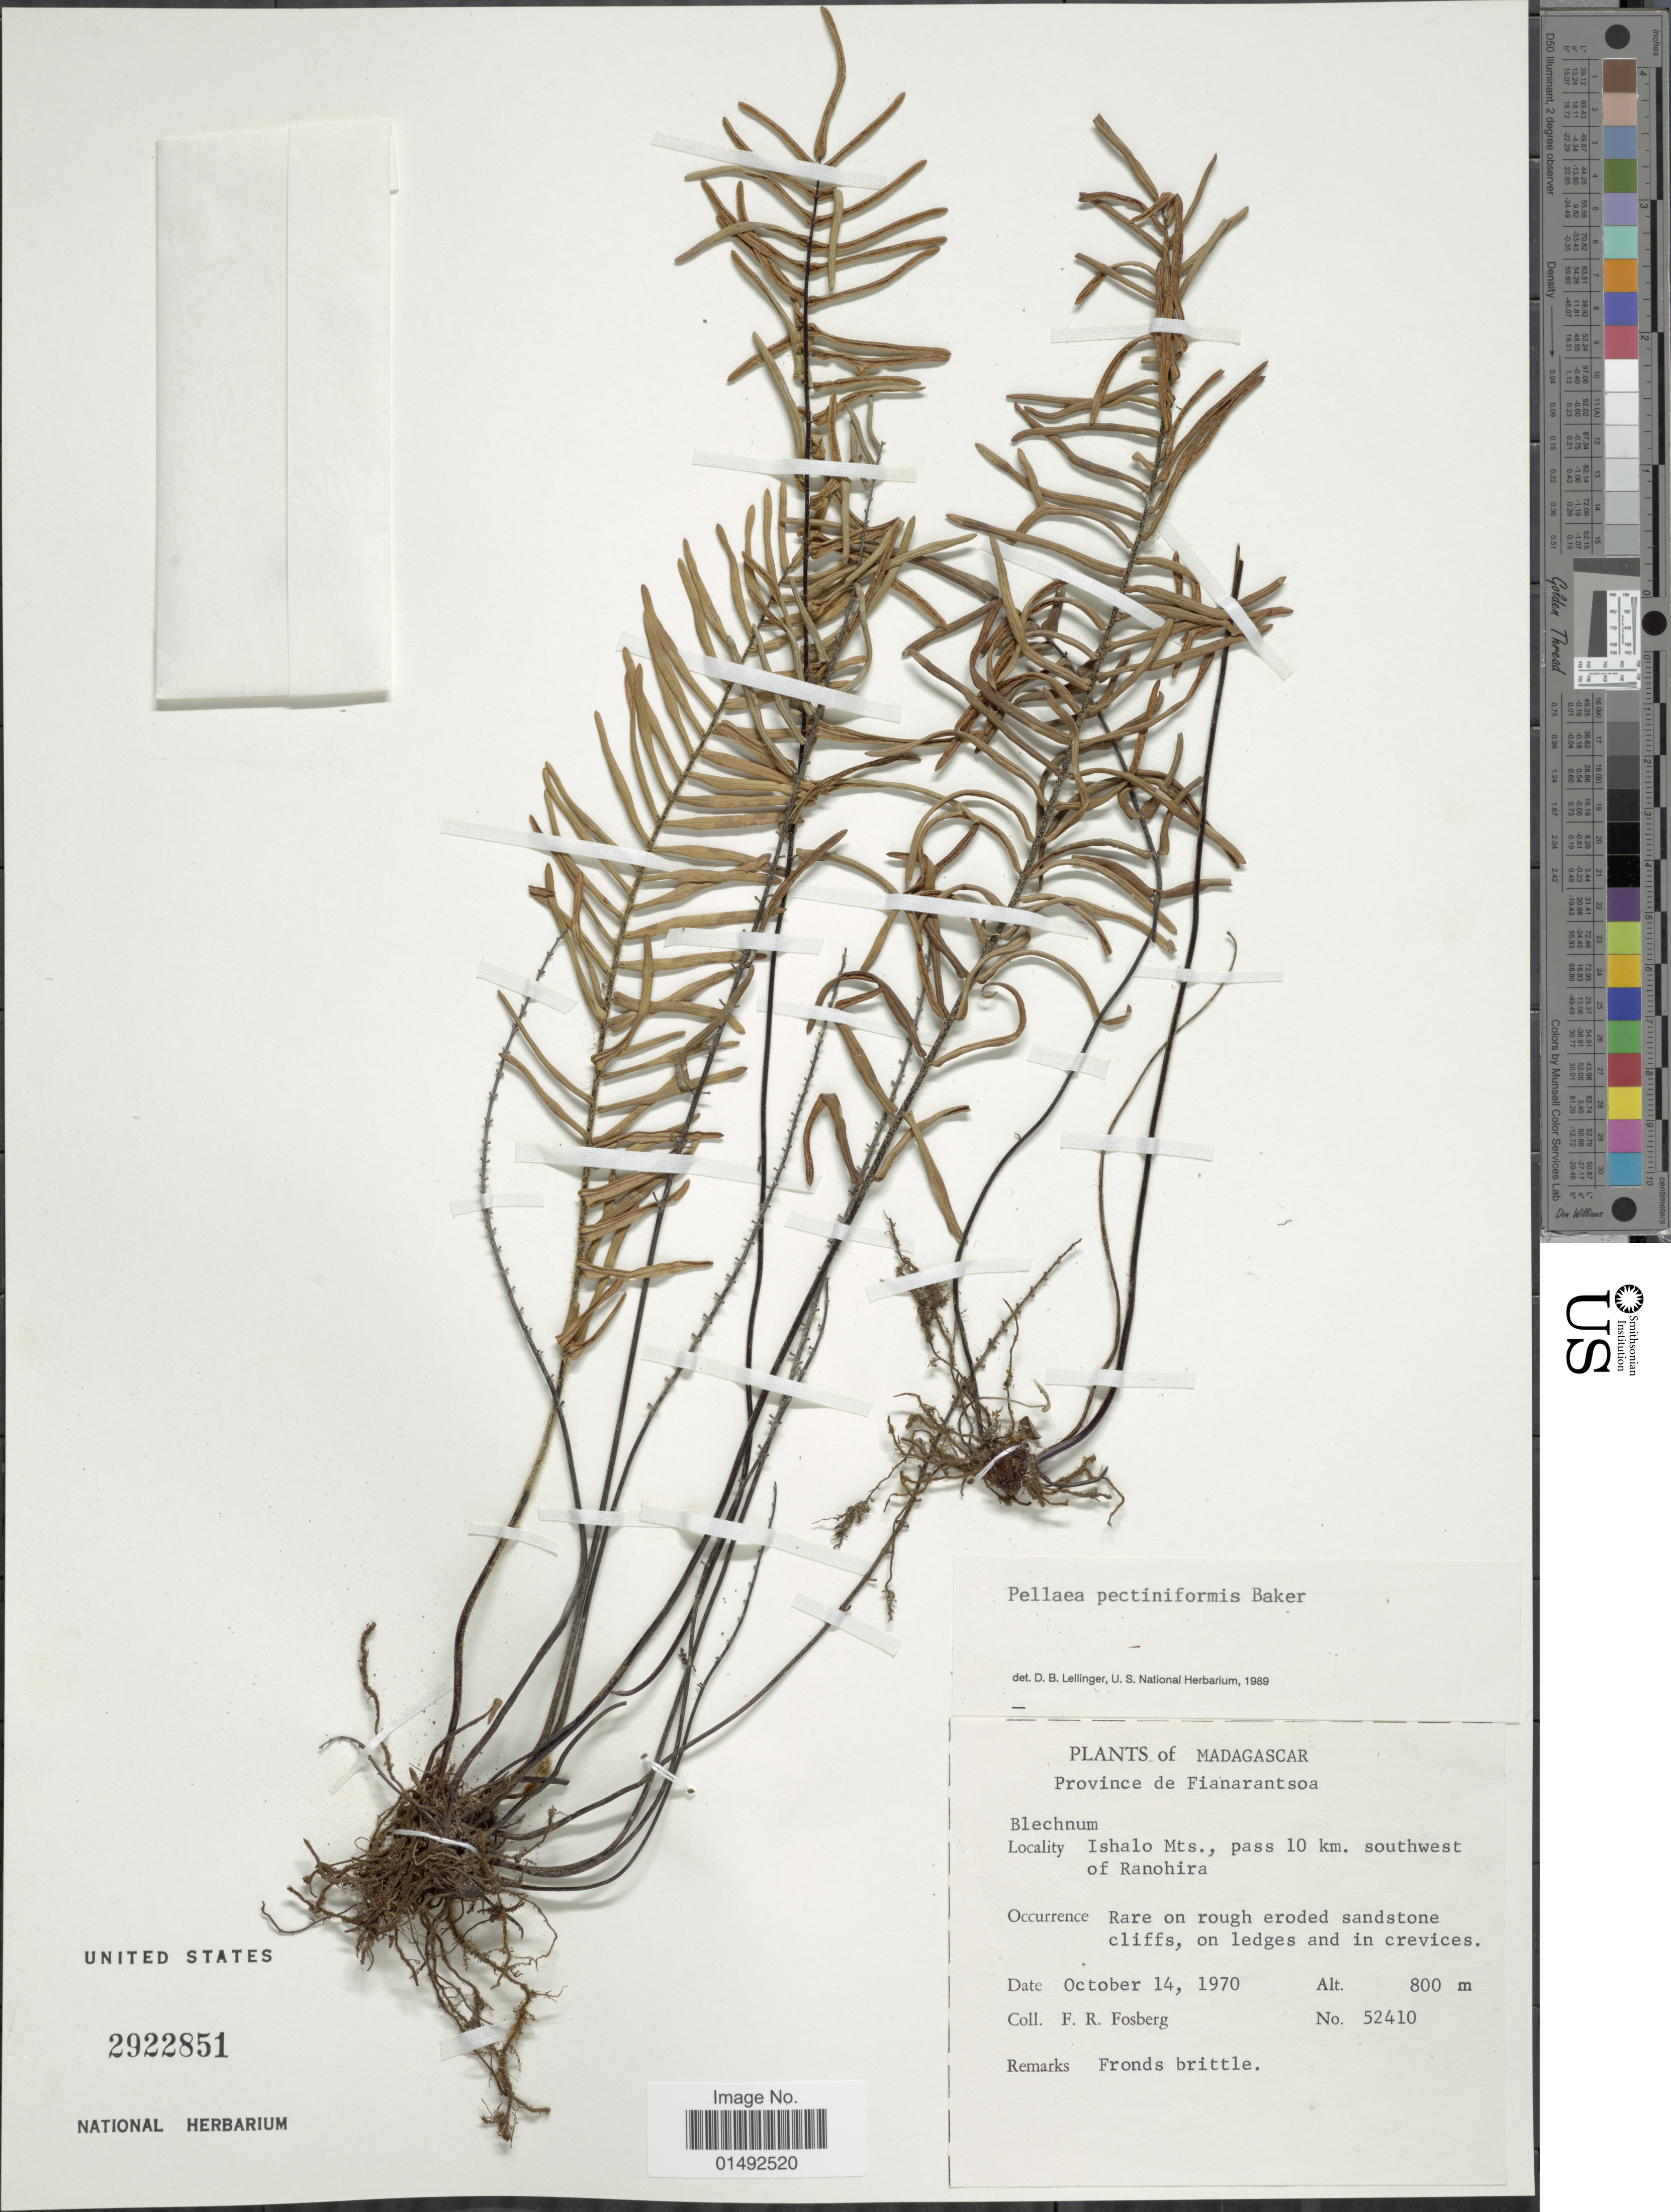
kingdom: Plantae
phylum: Tracheophyta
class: Polypodiopsida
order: Polypodiales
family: Pteridaceae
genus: Pellaea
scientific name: Pellaea pectiniformis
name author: Baker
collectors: F. R. Fosberg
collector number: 52410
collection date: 1970-10-14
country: Madagascar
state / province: Ihorombe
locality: Ishalo Mts., pass 10 km southwest of Ranohira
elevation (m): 800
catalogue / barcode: US 2922851